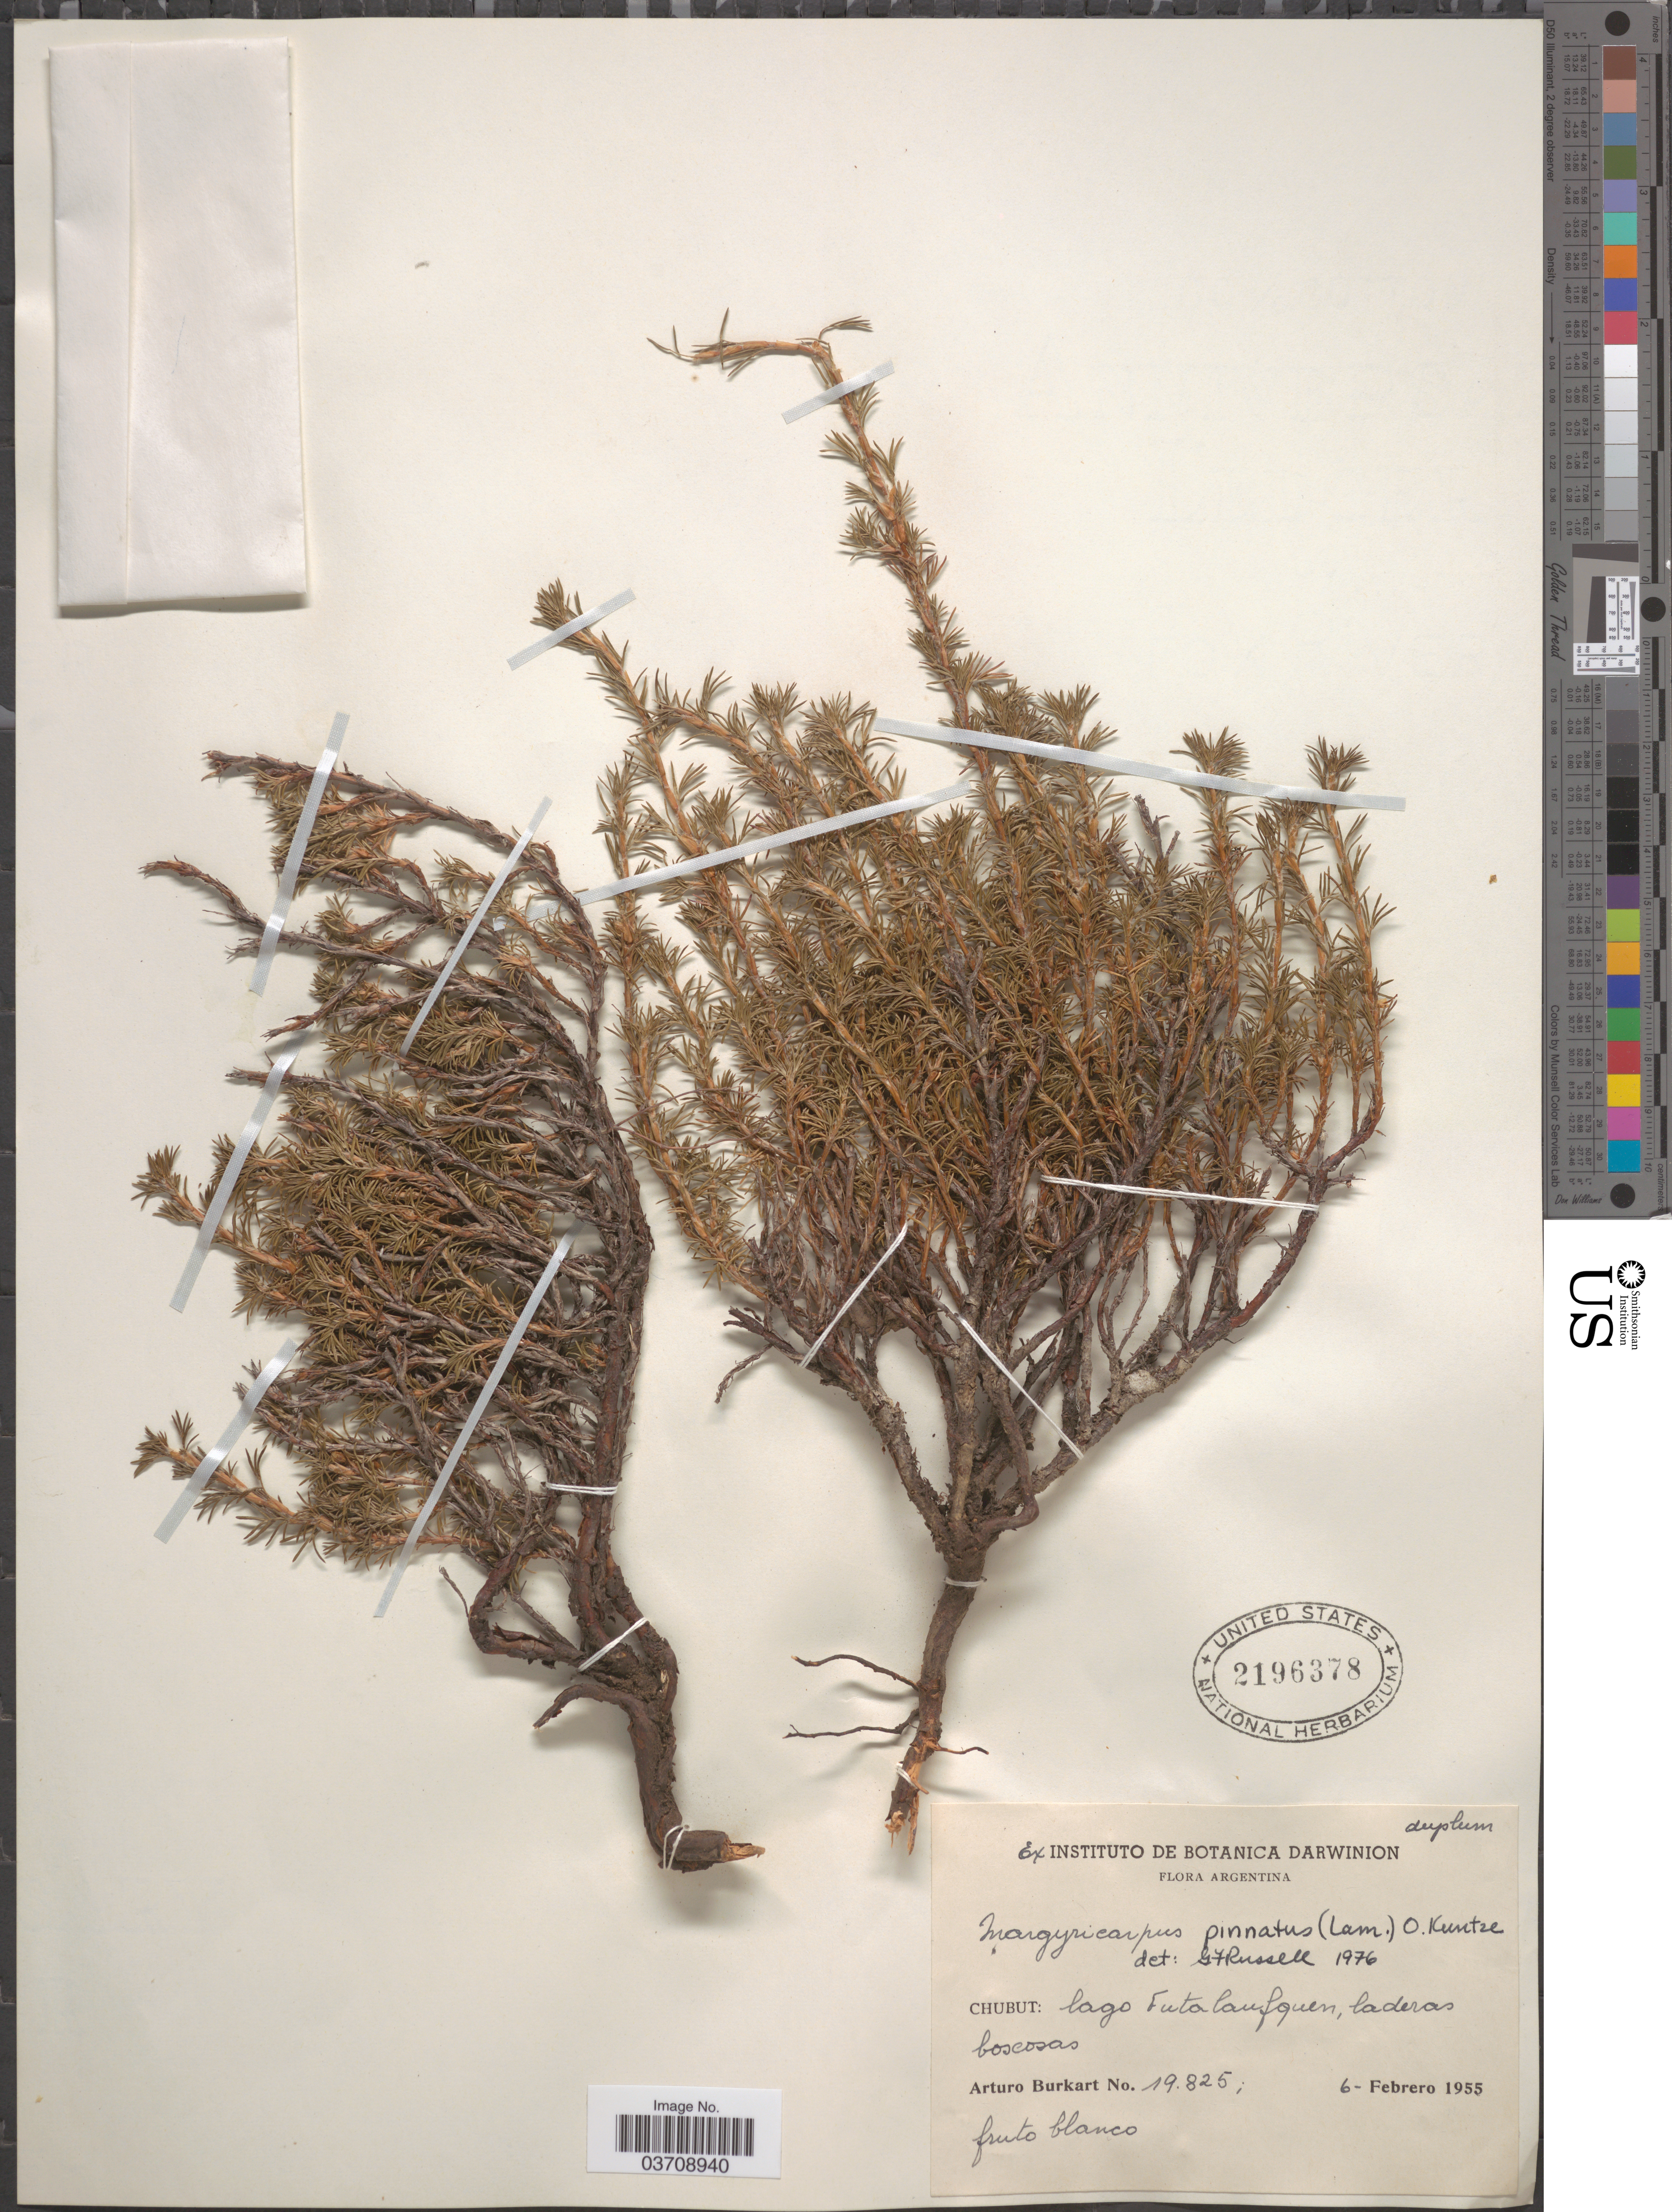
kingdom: Plantae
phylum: Tracheophyta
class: Magnoliopsida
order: Rosales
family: Rosaceae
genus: Margyricarpus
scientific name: Margyricarpus pinnatus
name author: (Lam.) Kuntze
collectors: A. E. Burkart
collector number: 19825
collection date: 1955-02-06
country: Argentina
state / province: Chubut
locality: Lago Futalaufquen, laderas boscosas.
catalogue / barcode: US 2196378